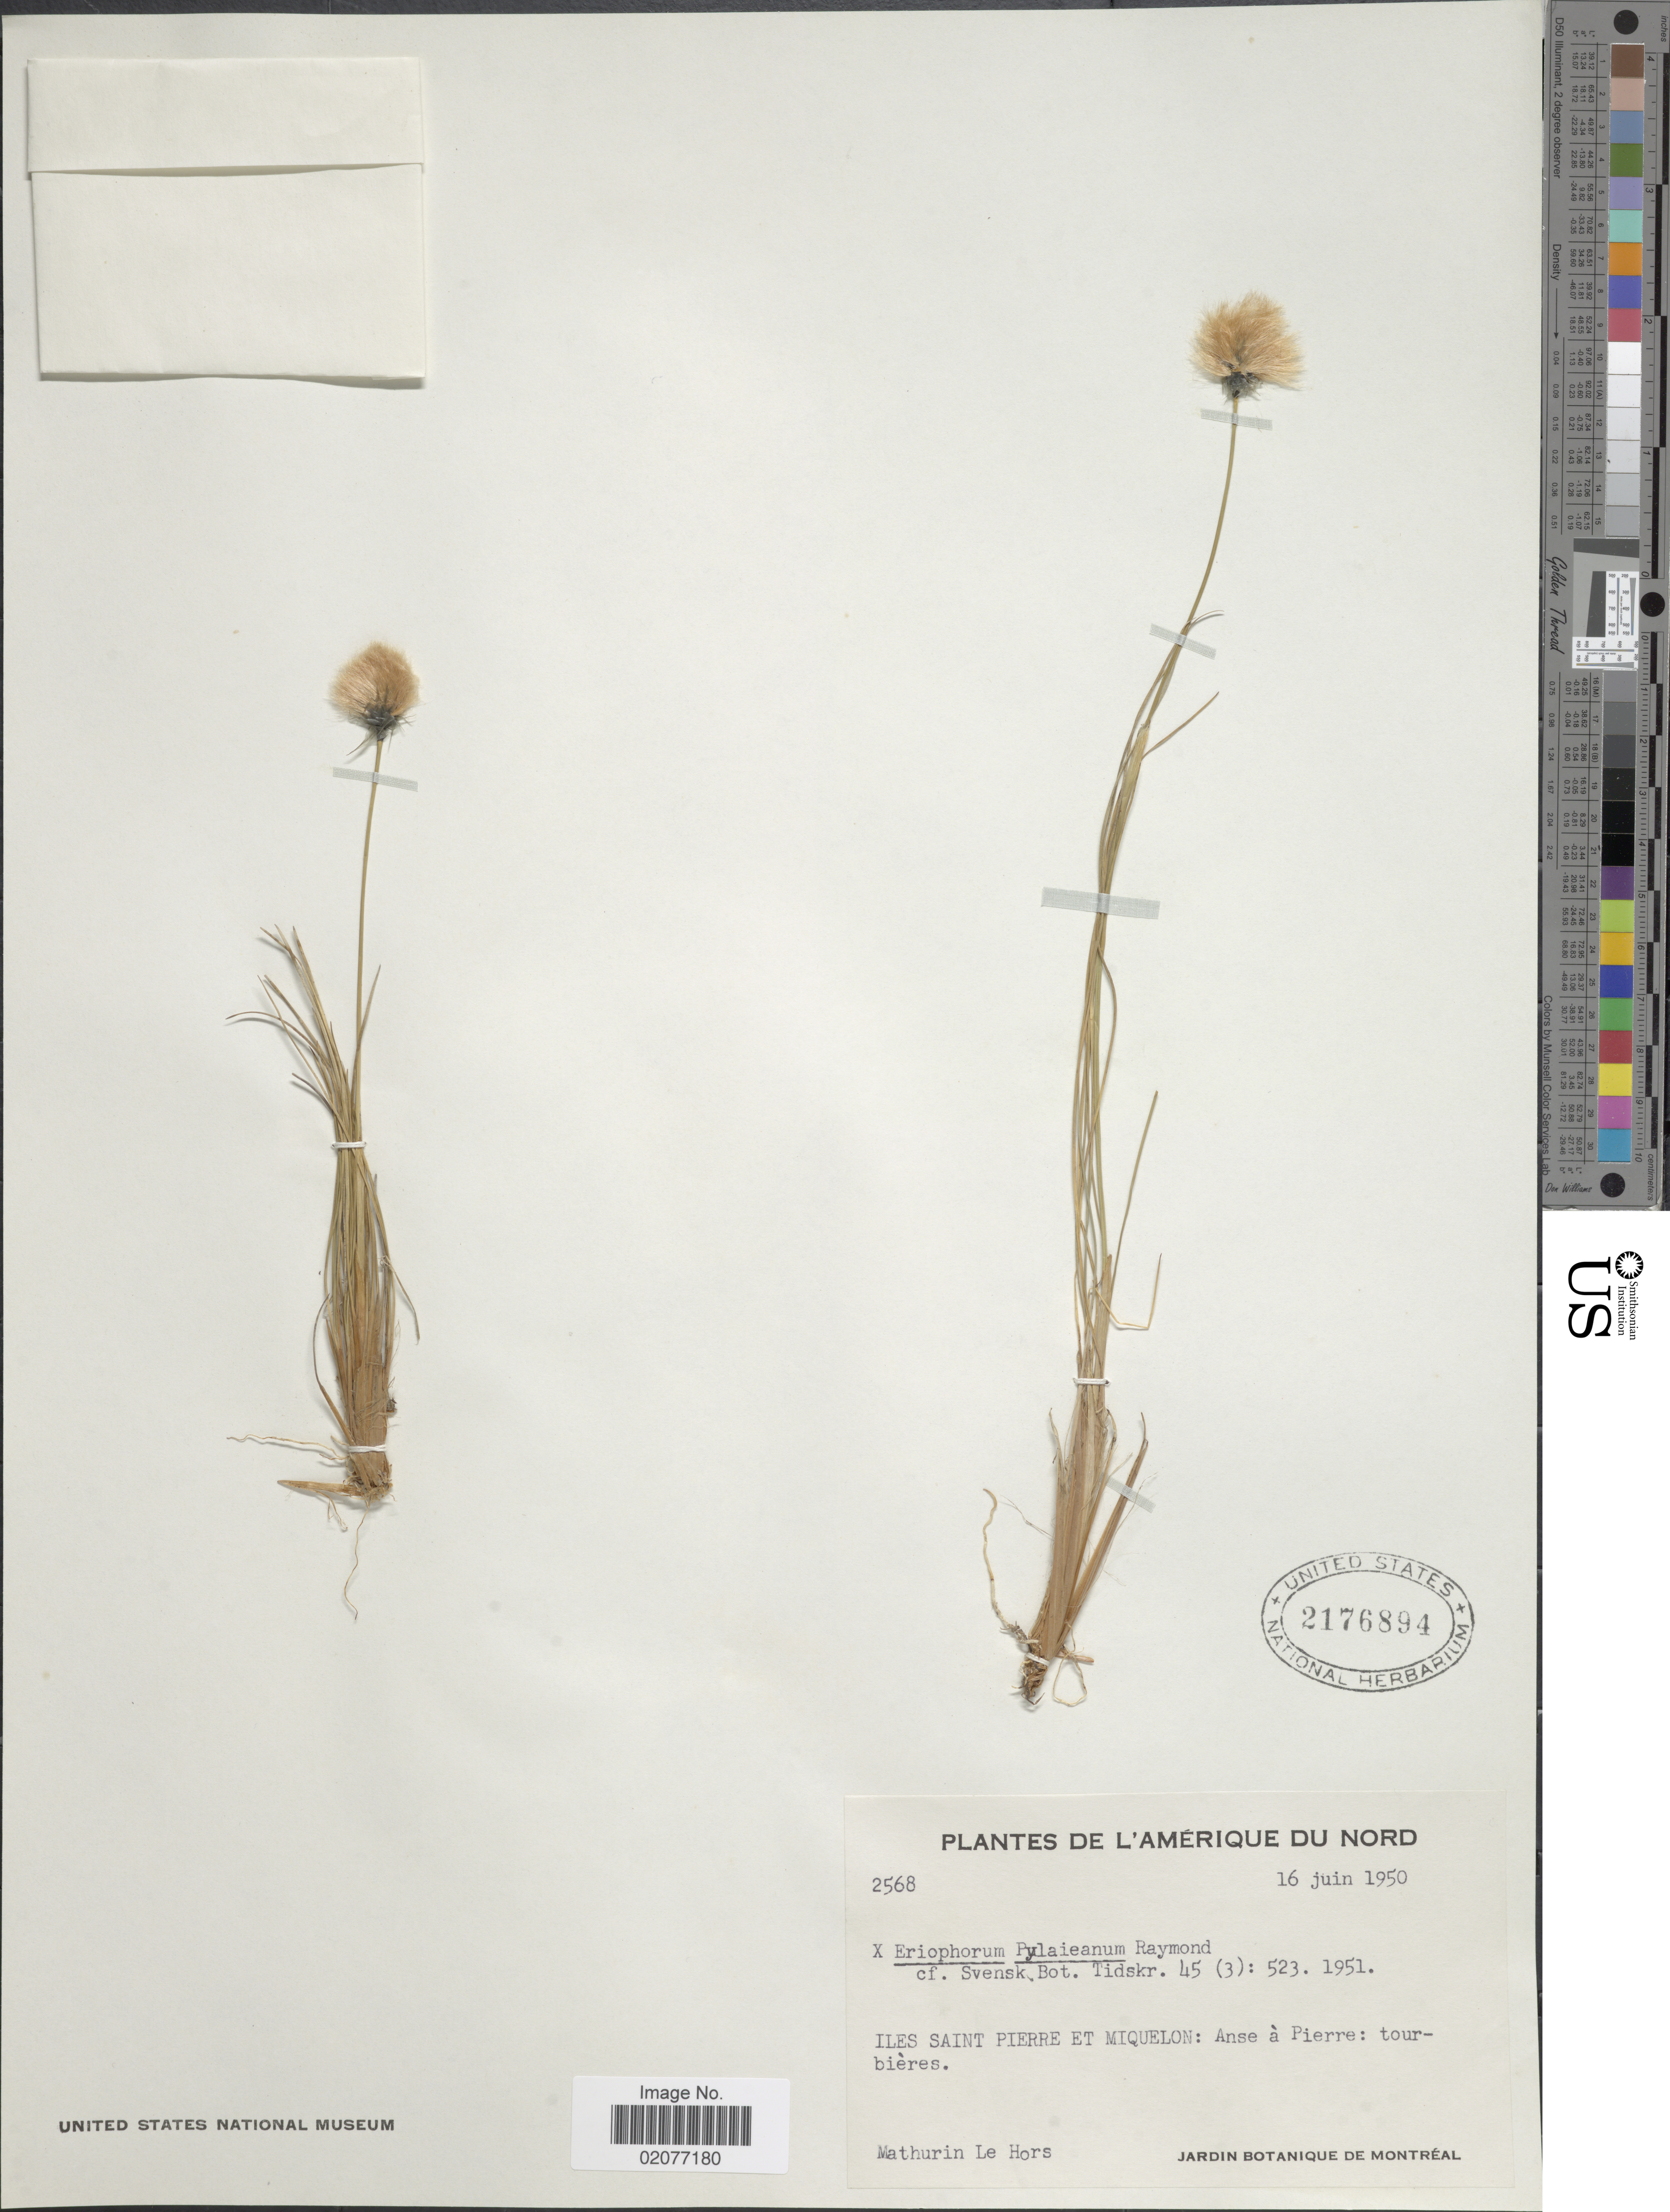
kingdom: Plantae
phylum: Tracheophyta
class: Liliopsida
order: Poales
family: Cyperaceae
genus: Eriophorum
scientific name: Eriophorum x pylaieanum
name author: Raymond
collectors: M. Le Hors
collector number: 2568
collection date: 1950-06-16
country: St. Pierre et Miquelon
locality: L'Amerique du Nord. Iles Saint Pierre et Miquelon: Anse a Pierre: tourbieres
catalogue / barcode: US 2176894